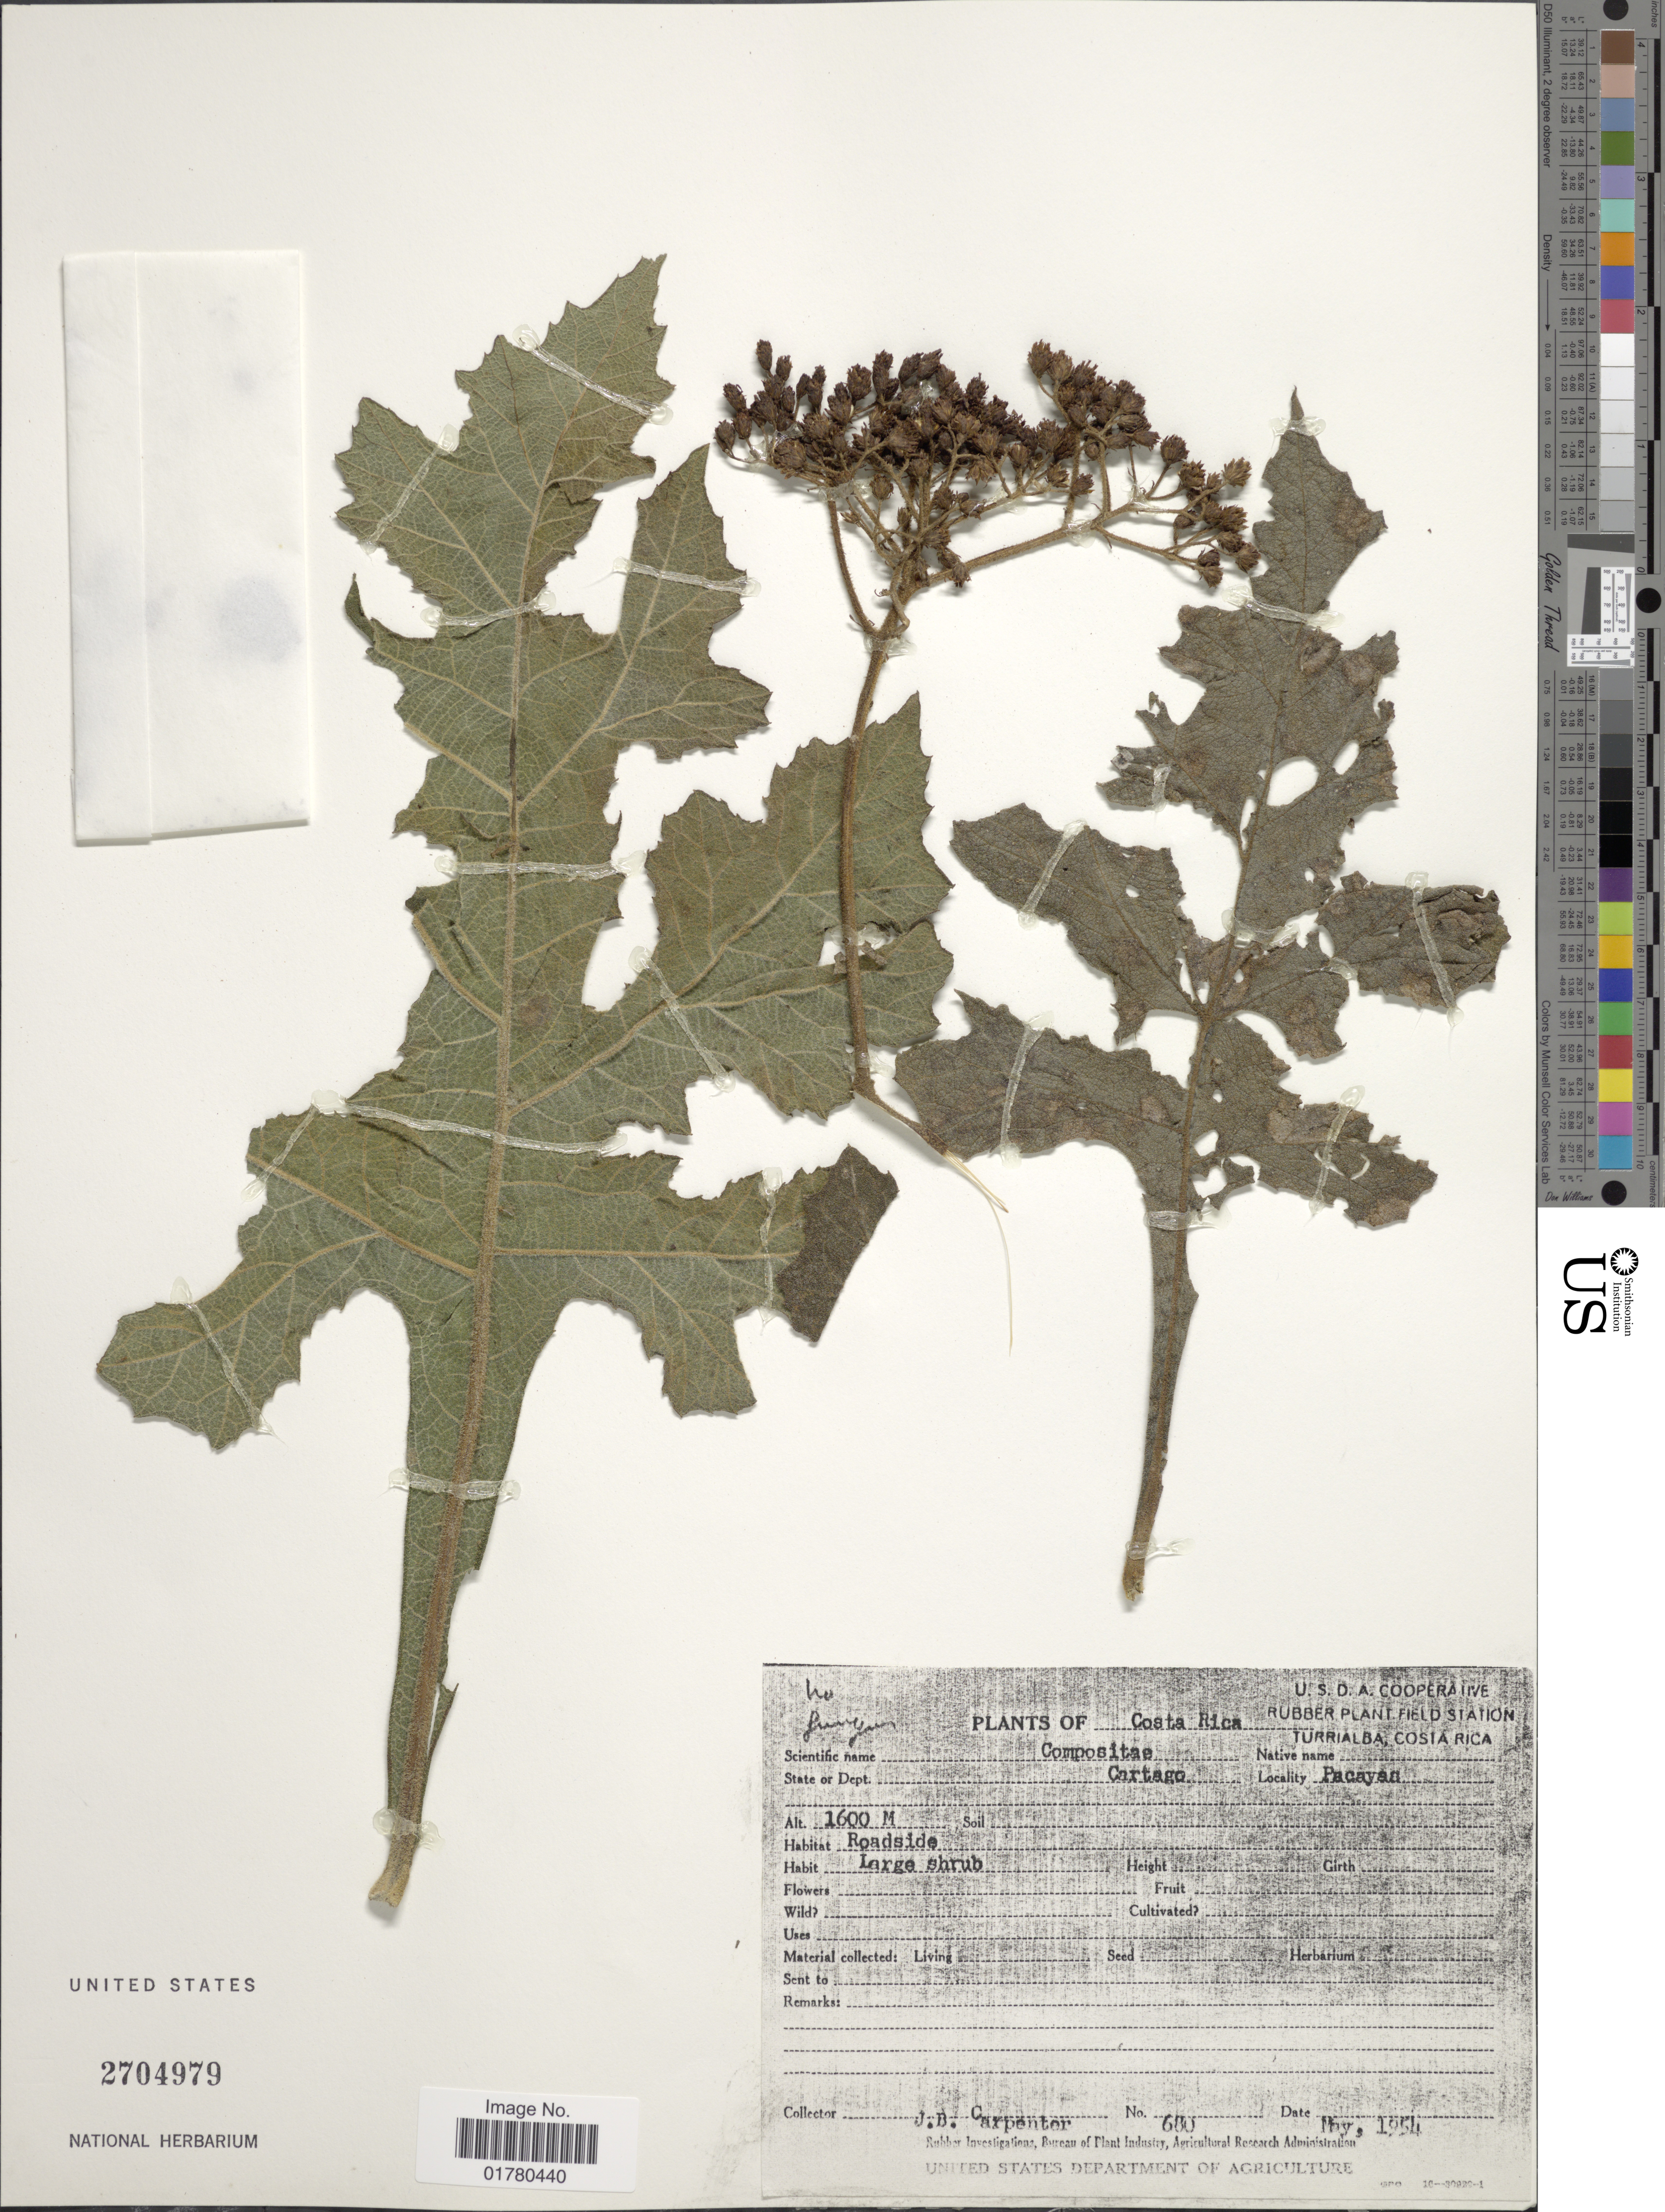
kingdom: Plantae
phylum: Tracheophyta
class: Magnoliopsida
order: Asterales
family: Asteraceae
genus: Verbesina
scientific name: Verbesina sp.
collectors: J. Carpenter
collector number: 680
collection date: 1954-05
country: Costa Rica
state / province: Cartago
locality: Pacayan, Roadside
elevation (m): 1600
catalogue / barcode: US 2704979